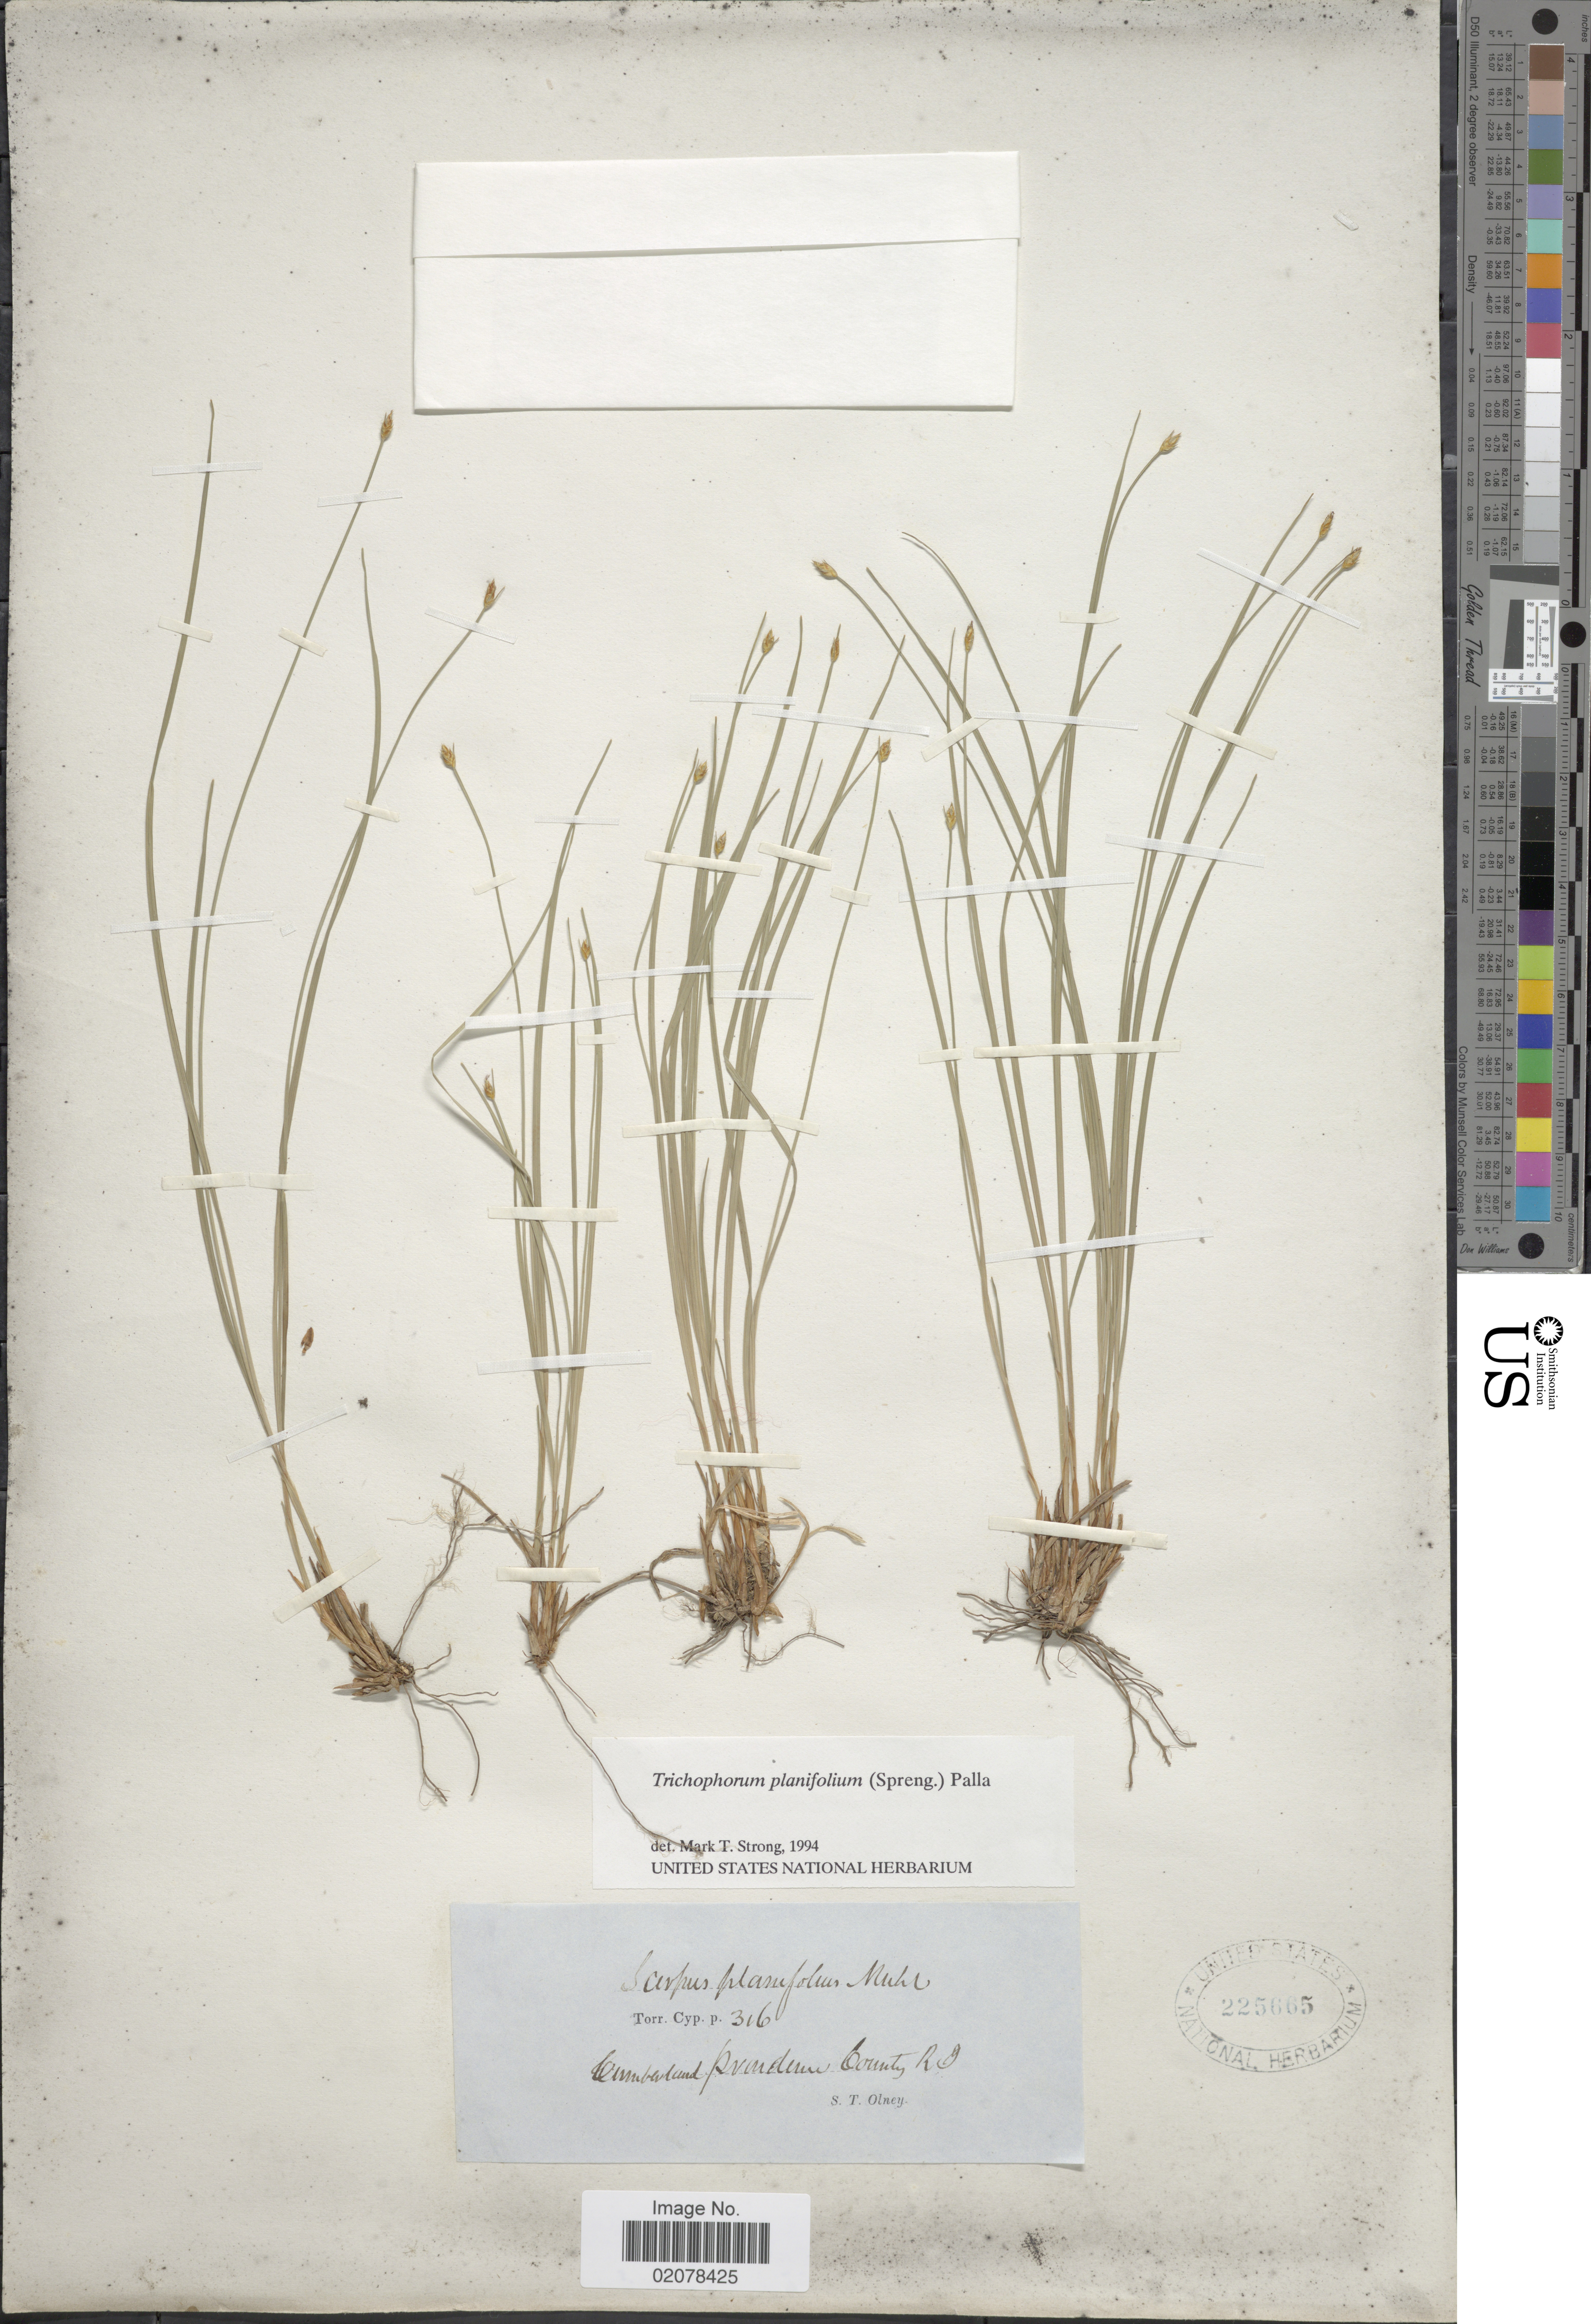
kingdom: Plantae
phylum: Tracheophyta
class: Liliopsida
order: Poales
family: Cyperaceae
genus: Trichophorum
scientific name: Trichophorum planifolium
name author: (Spreng.) Palla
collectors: S. Olney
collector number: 316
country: United States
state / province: Rhode Island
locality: Cumberland, Providence County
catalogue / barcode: US 225665